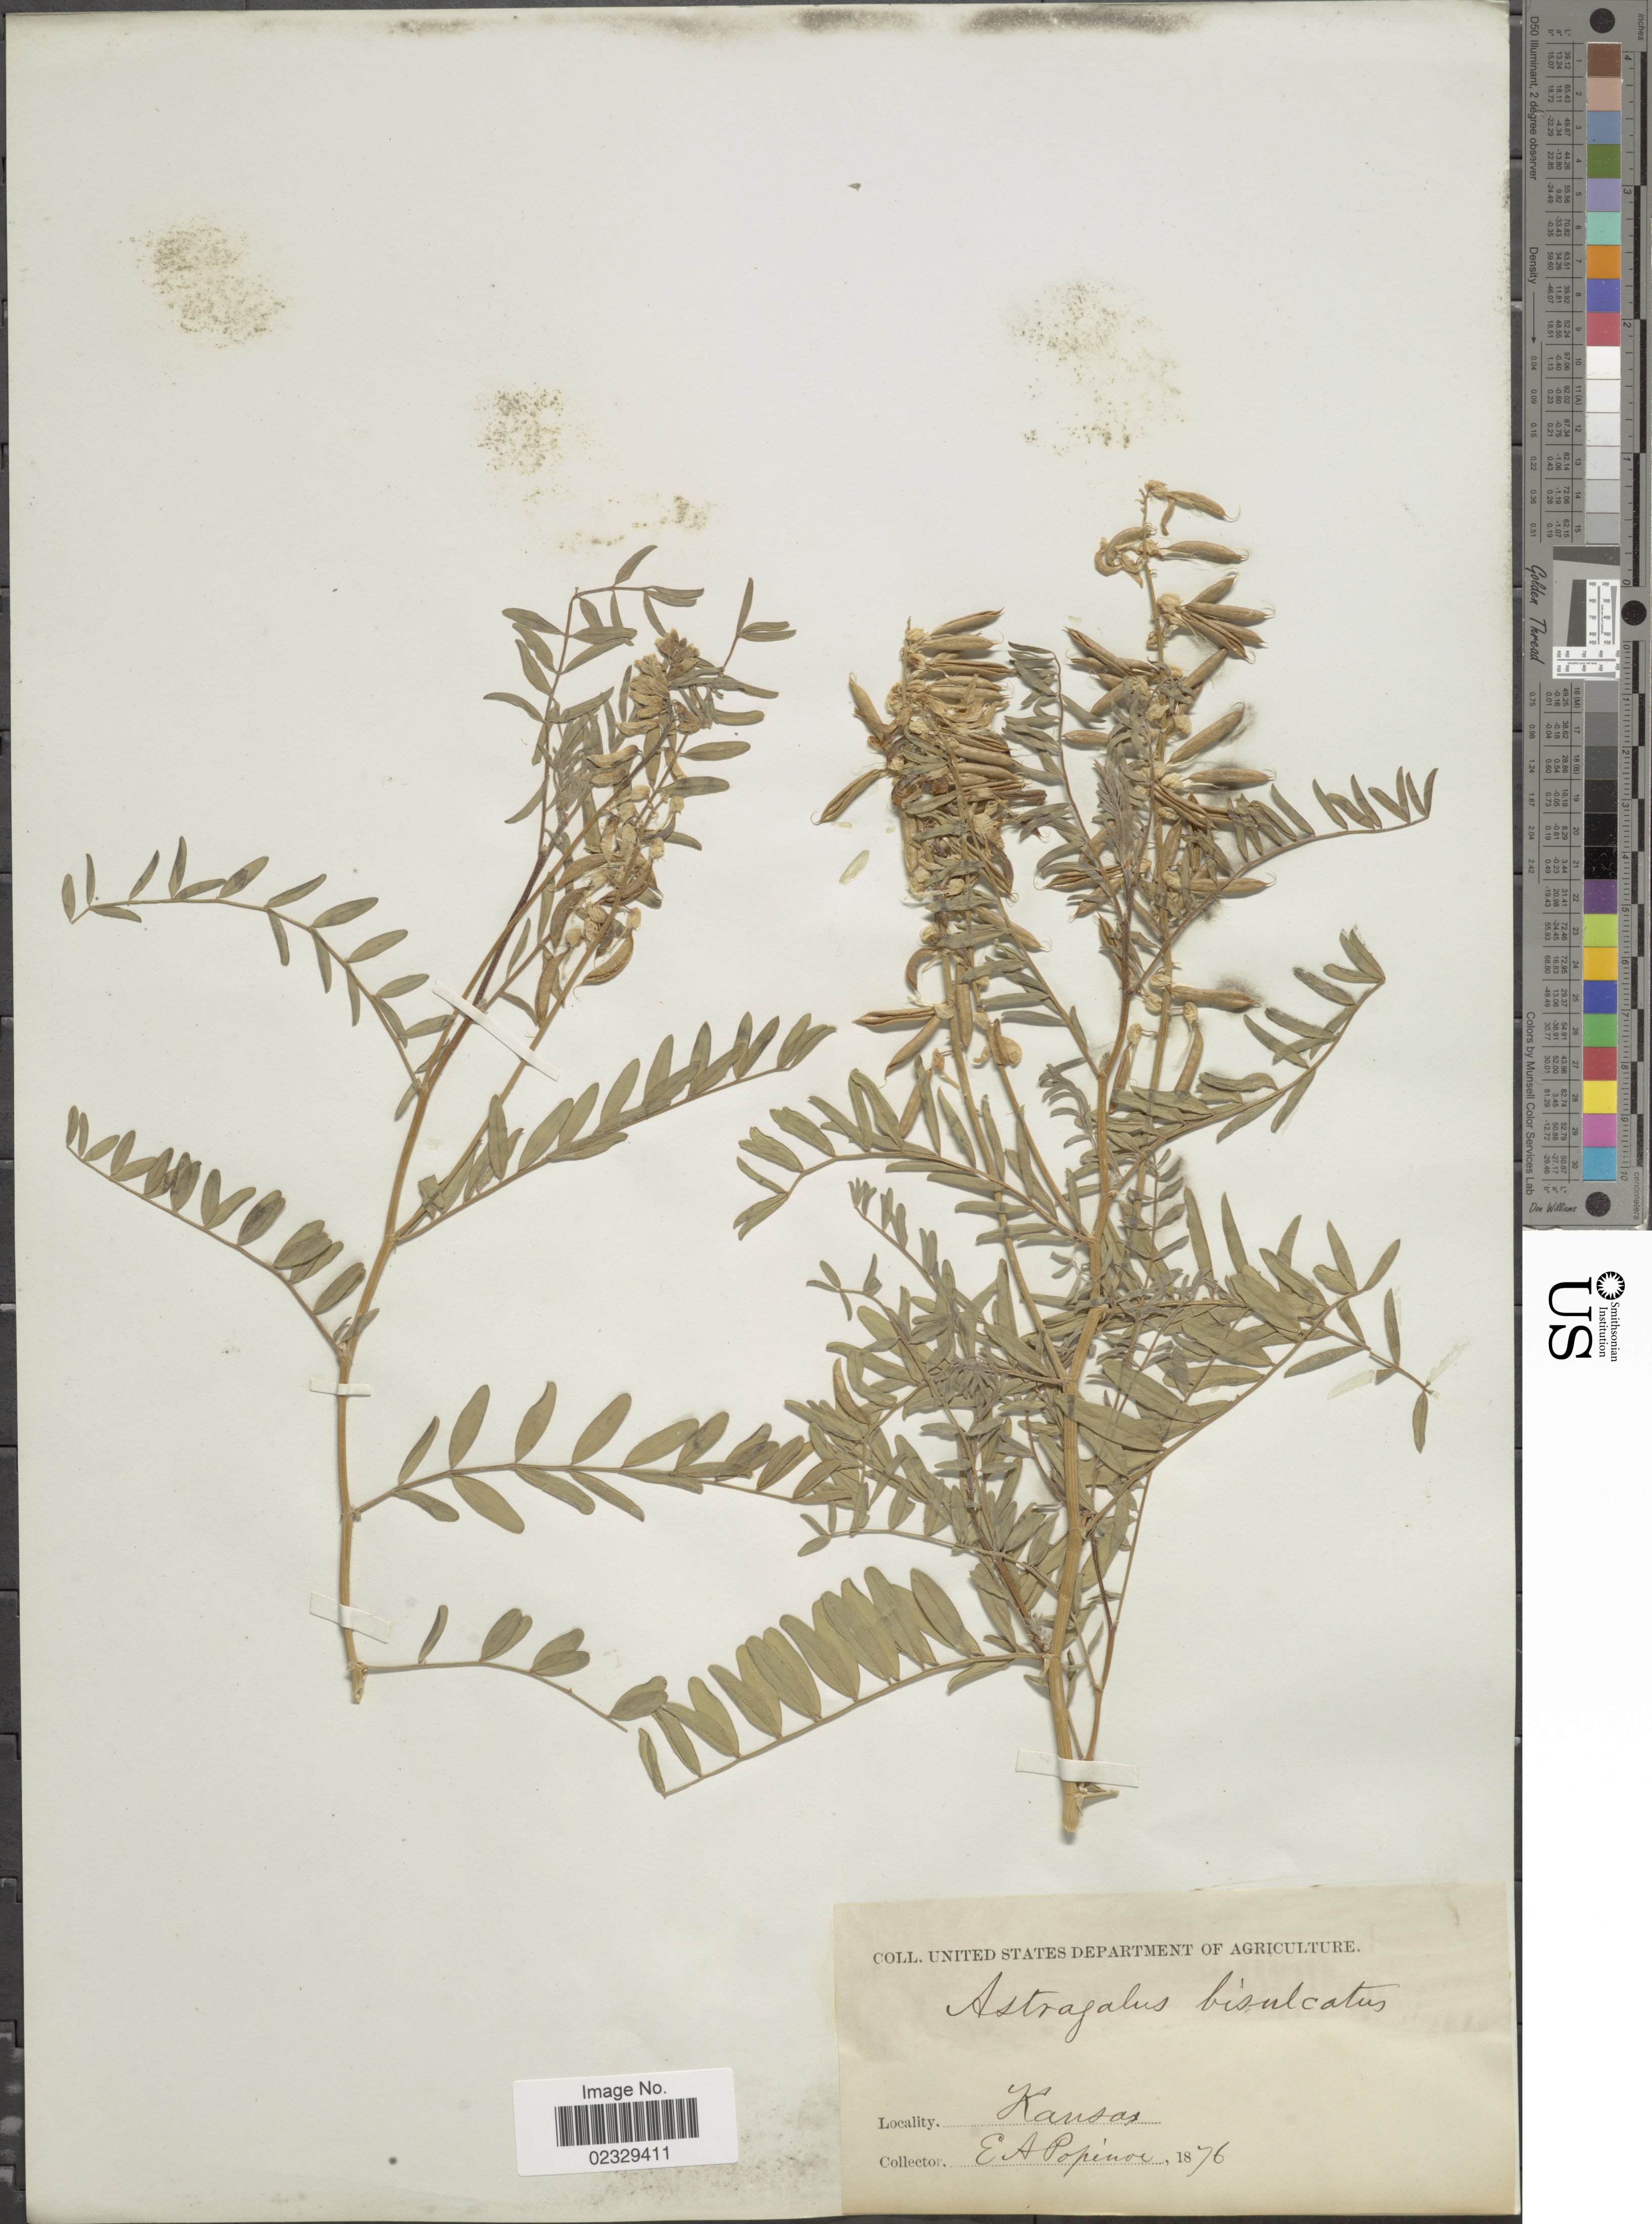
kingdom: Plantae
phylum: Tracheophyta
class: Magnoliopsida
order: Fabales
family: Fabaceae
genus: Astragalus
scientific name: Astragalus bisulcatus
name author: (Hook.) A. Gray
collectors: E. A. Popenoe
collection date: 1876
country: United States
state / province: Kansas